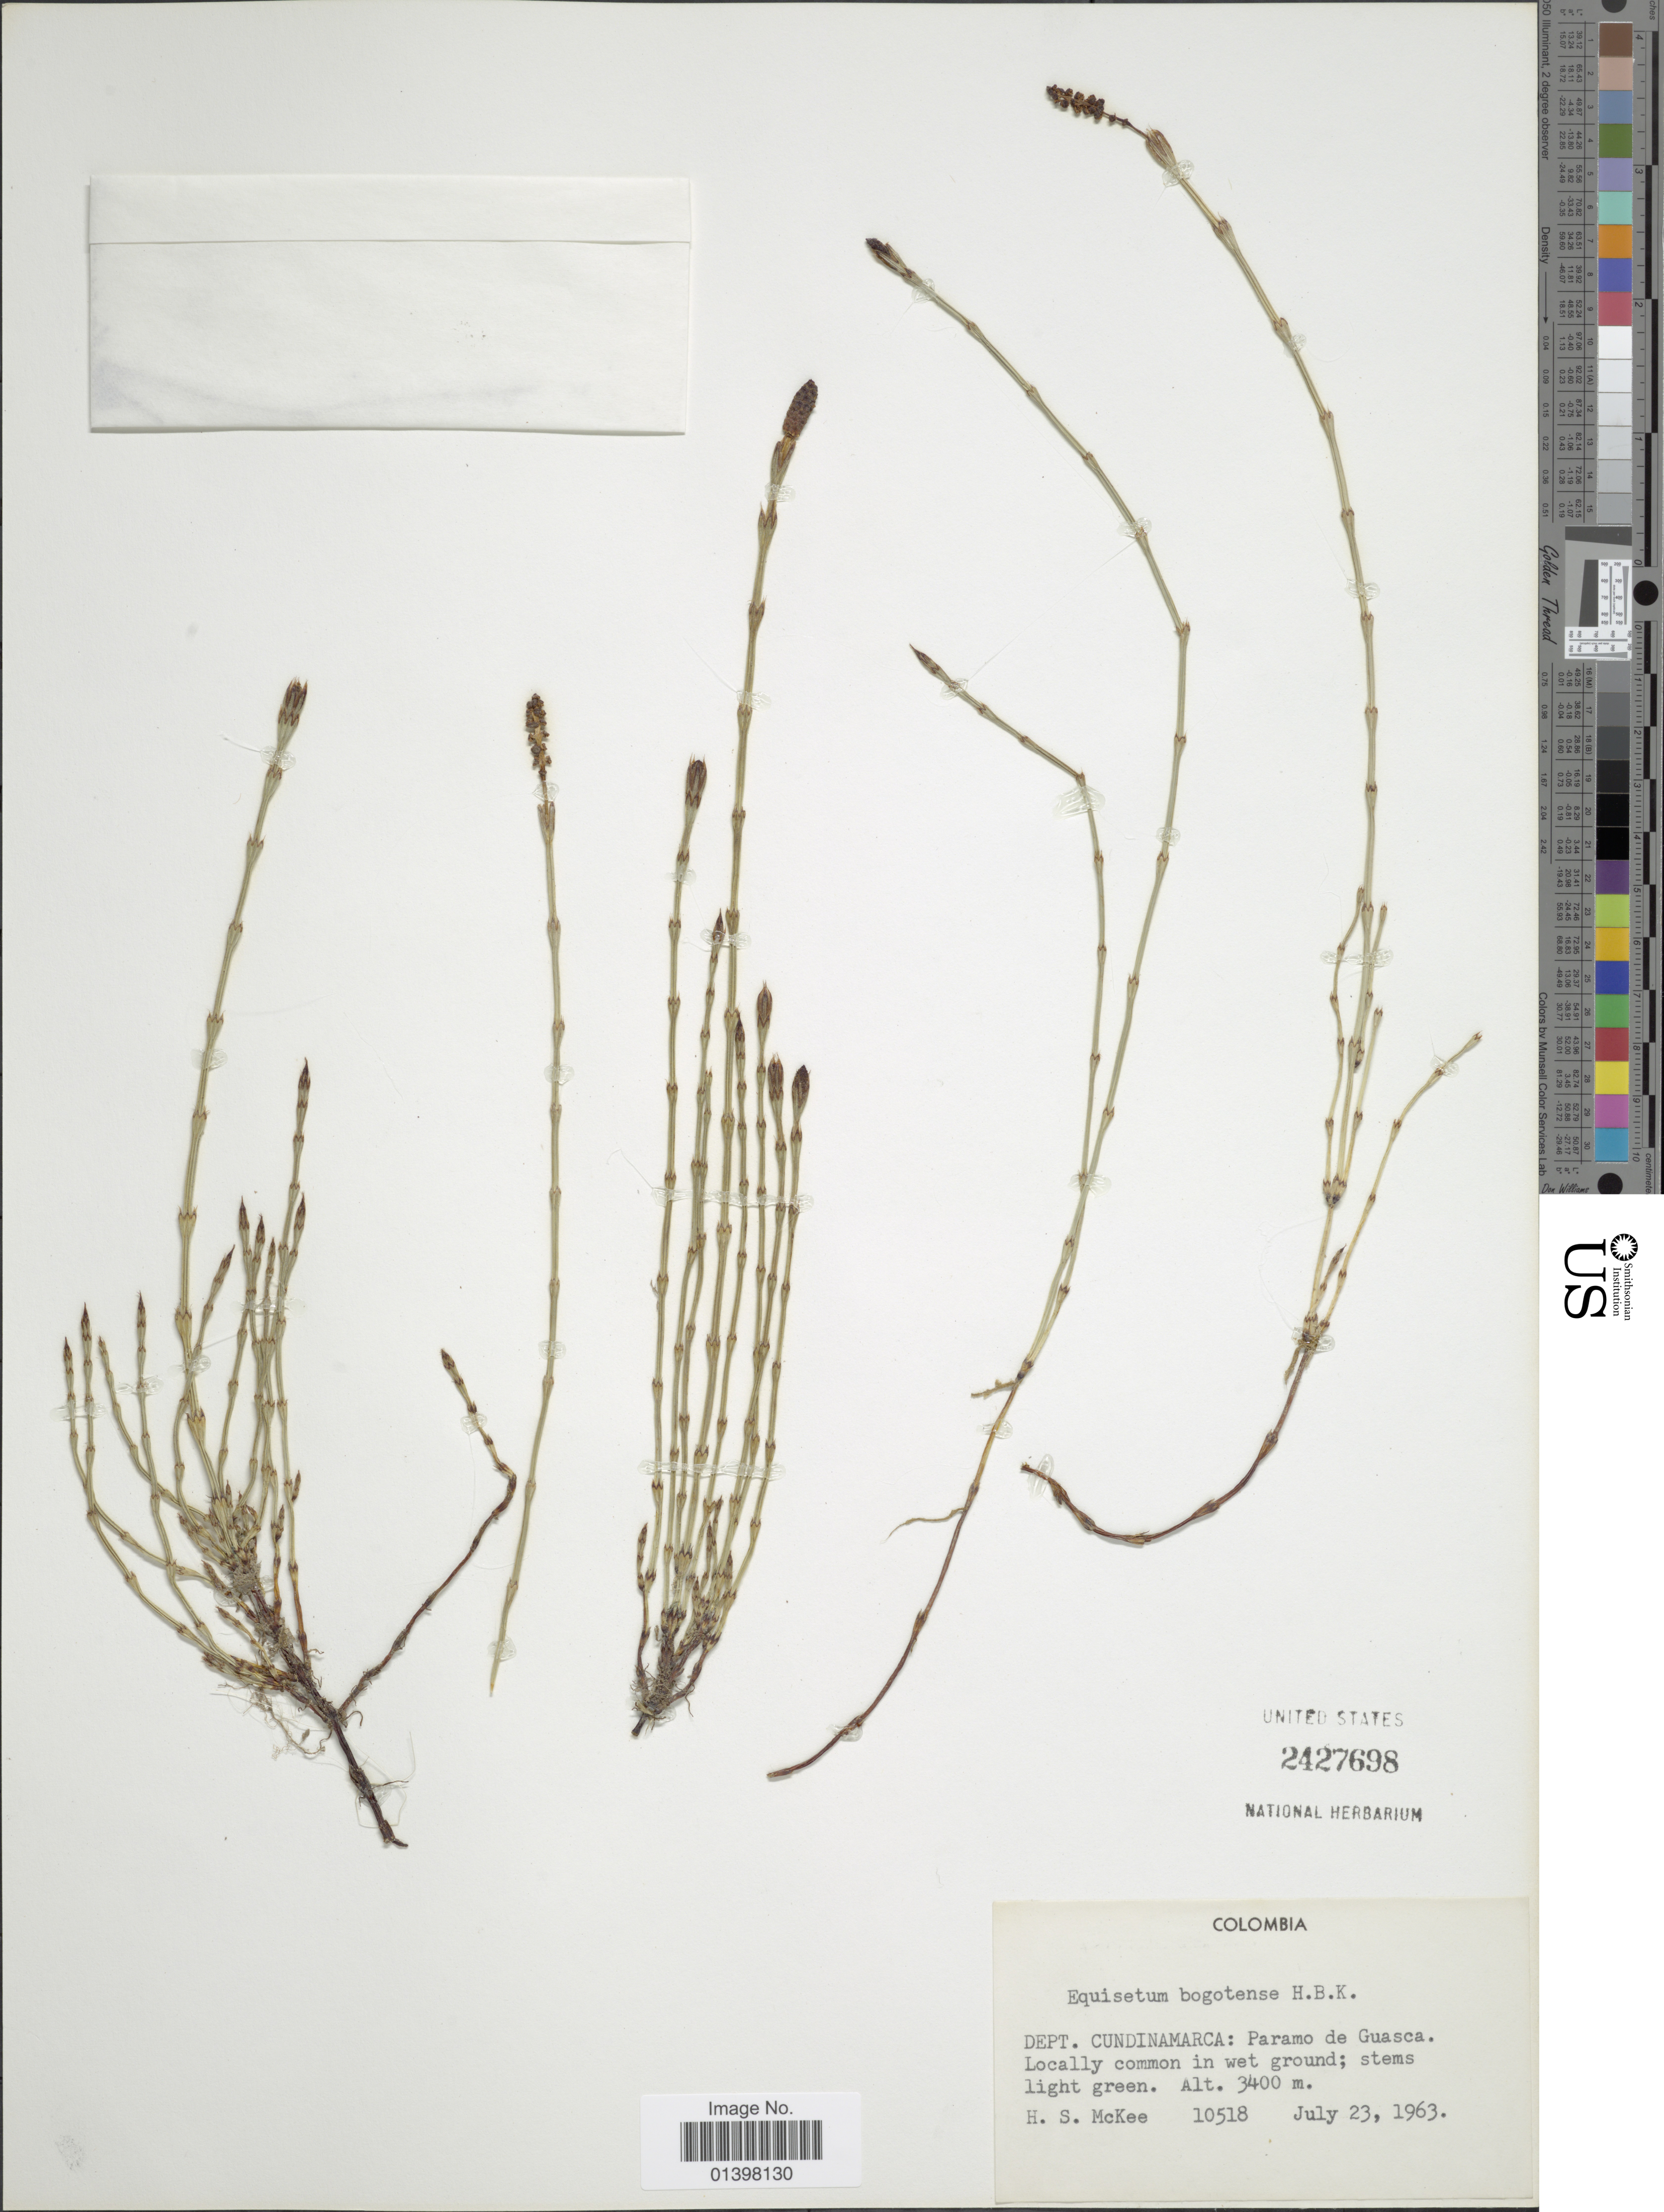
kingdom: Plantae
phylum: Tracheophyta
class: Polypodiopsida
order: Equisetales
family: Equisetaceae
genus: Equisetum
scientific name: Equisetum bogotense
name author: Kunth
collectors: H. S. McKee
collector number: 10518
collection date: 1963-07-23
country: Colombia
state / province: Cundinamarca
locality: Paramo de Guasca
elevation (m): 3400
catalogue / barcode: US 2427698